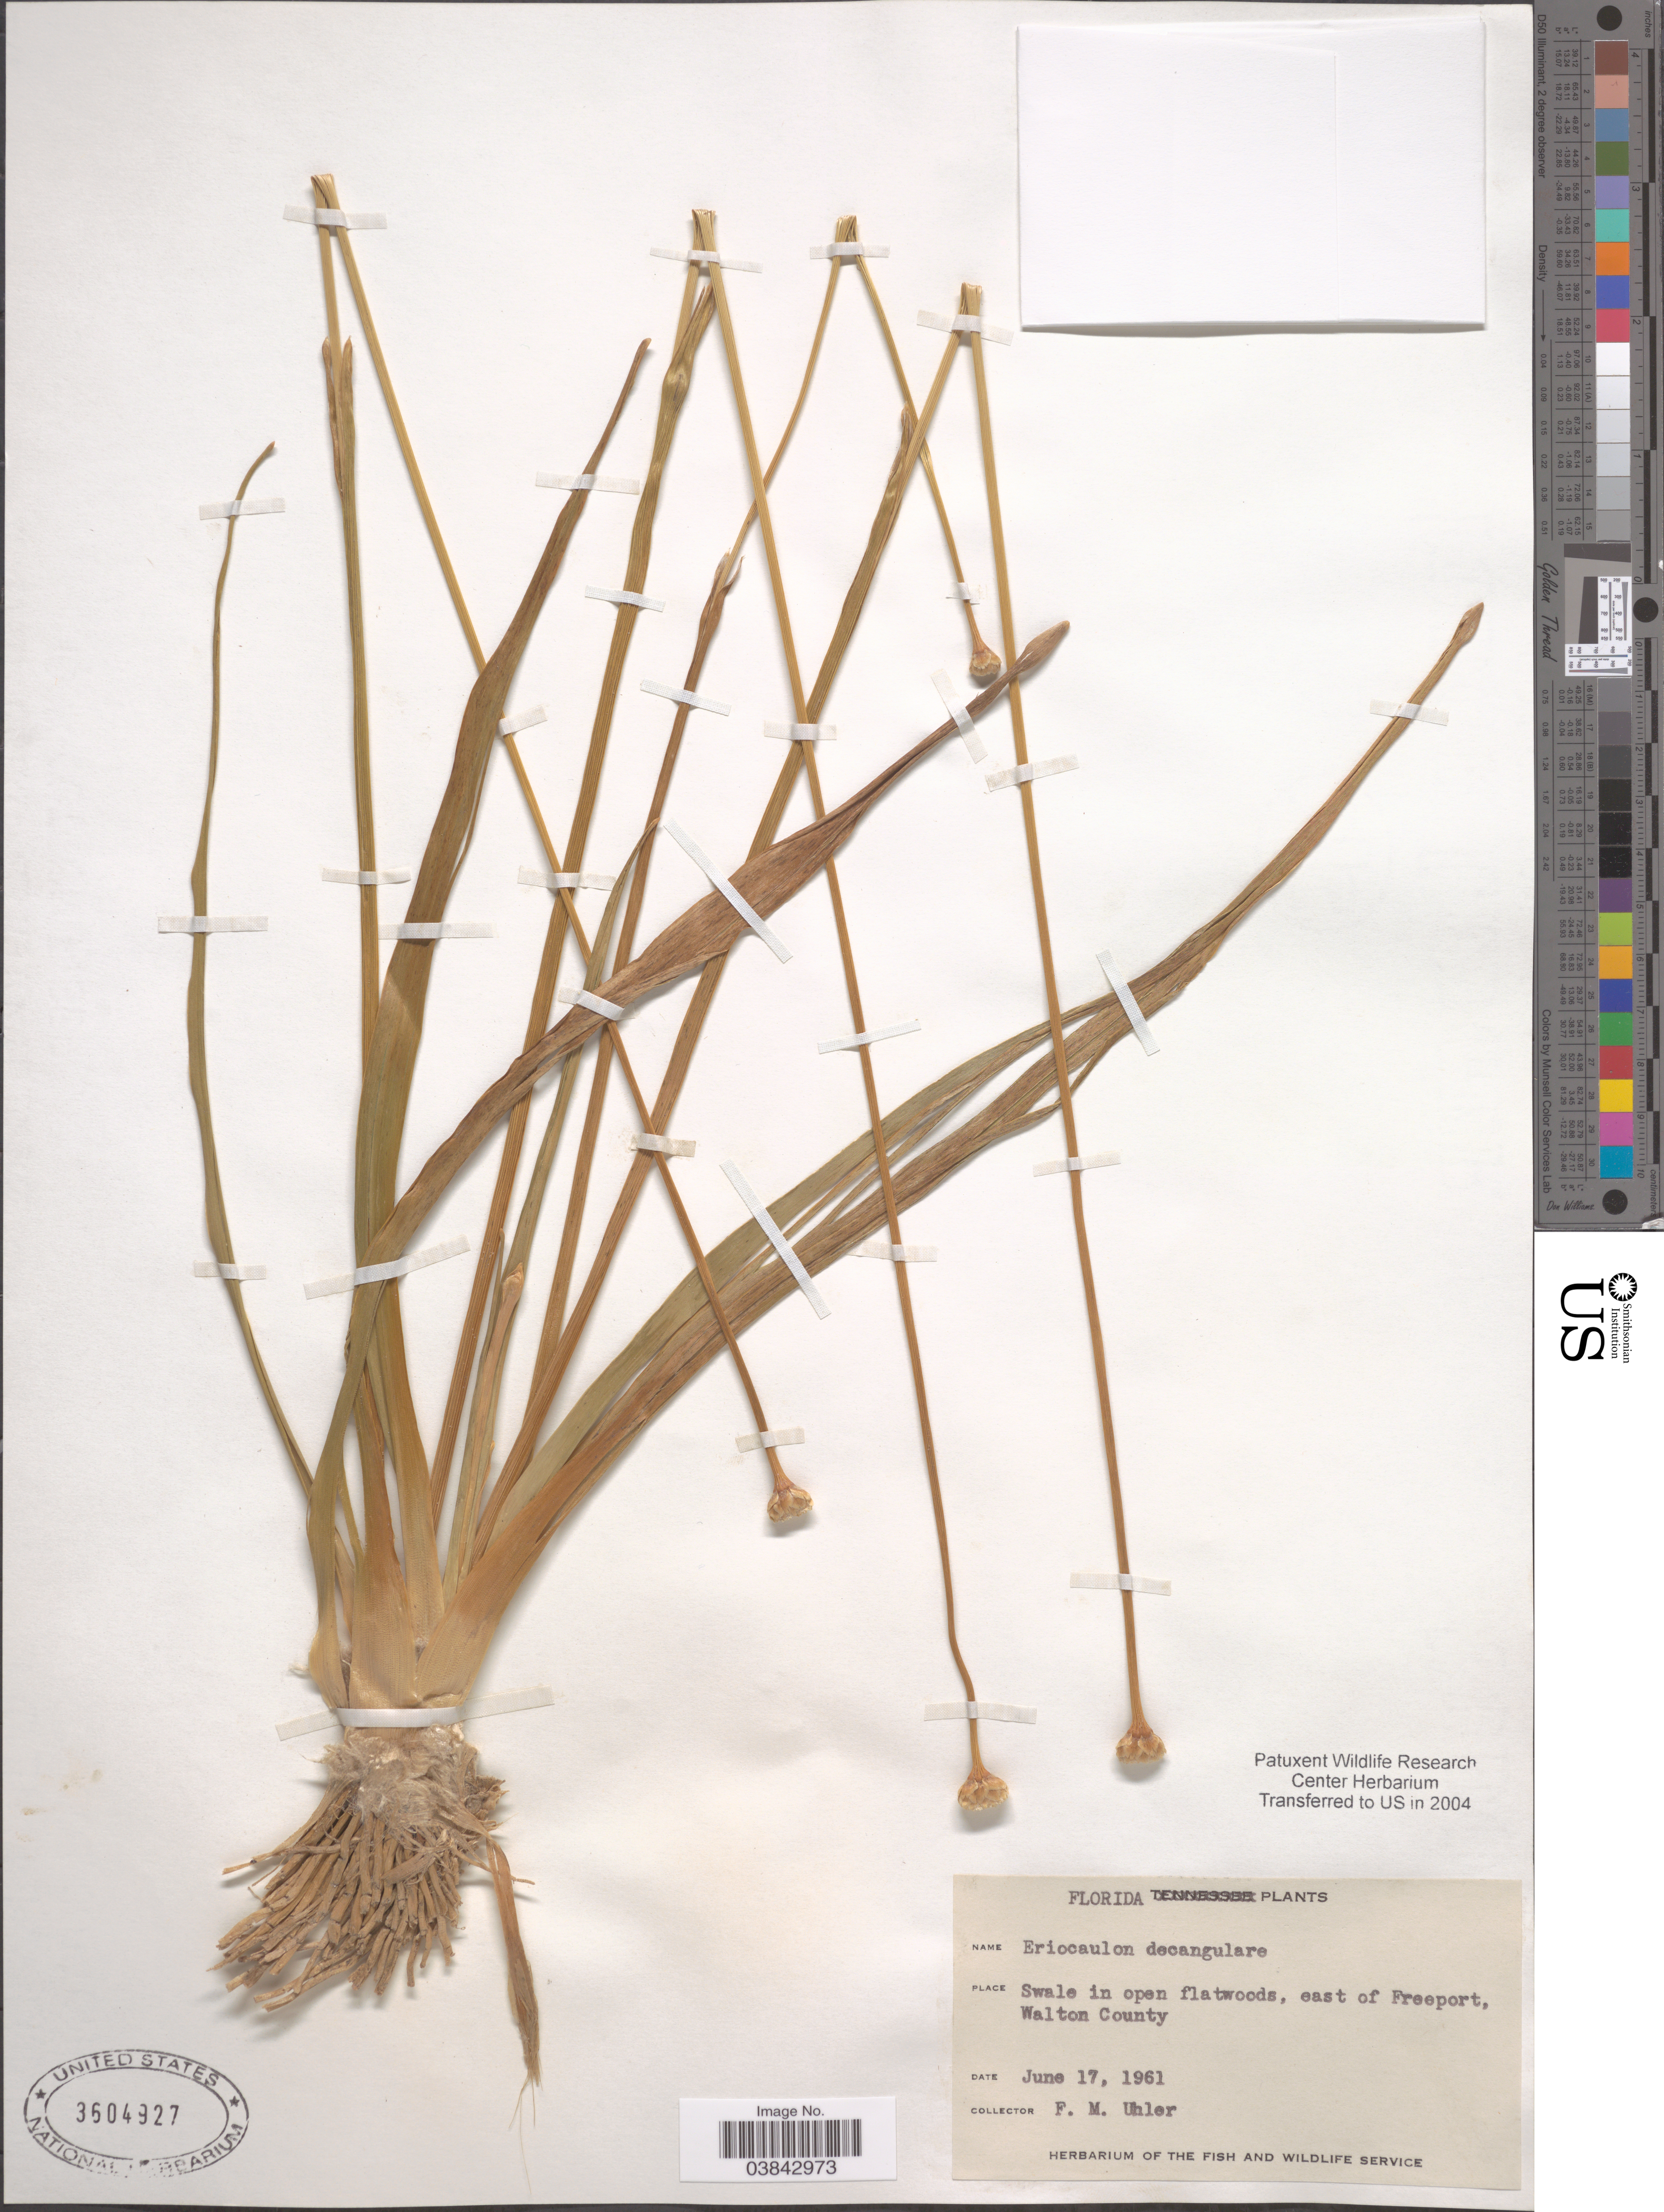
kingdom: Plantae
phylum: Tracheophyta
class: Liliopsida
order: Poales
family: Eriocaulaceae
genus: Eriocaulon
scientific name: Eriocaulon decangulare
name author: L.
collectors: F. M. Uhler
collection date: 1961-06-17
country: United States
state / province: Florida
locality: East of Freeport, Walton County.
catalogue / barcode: US 3604927